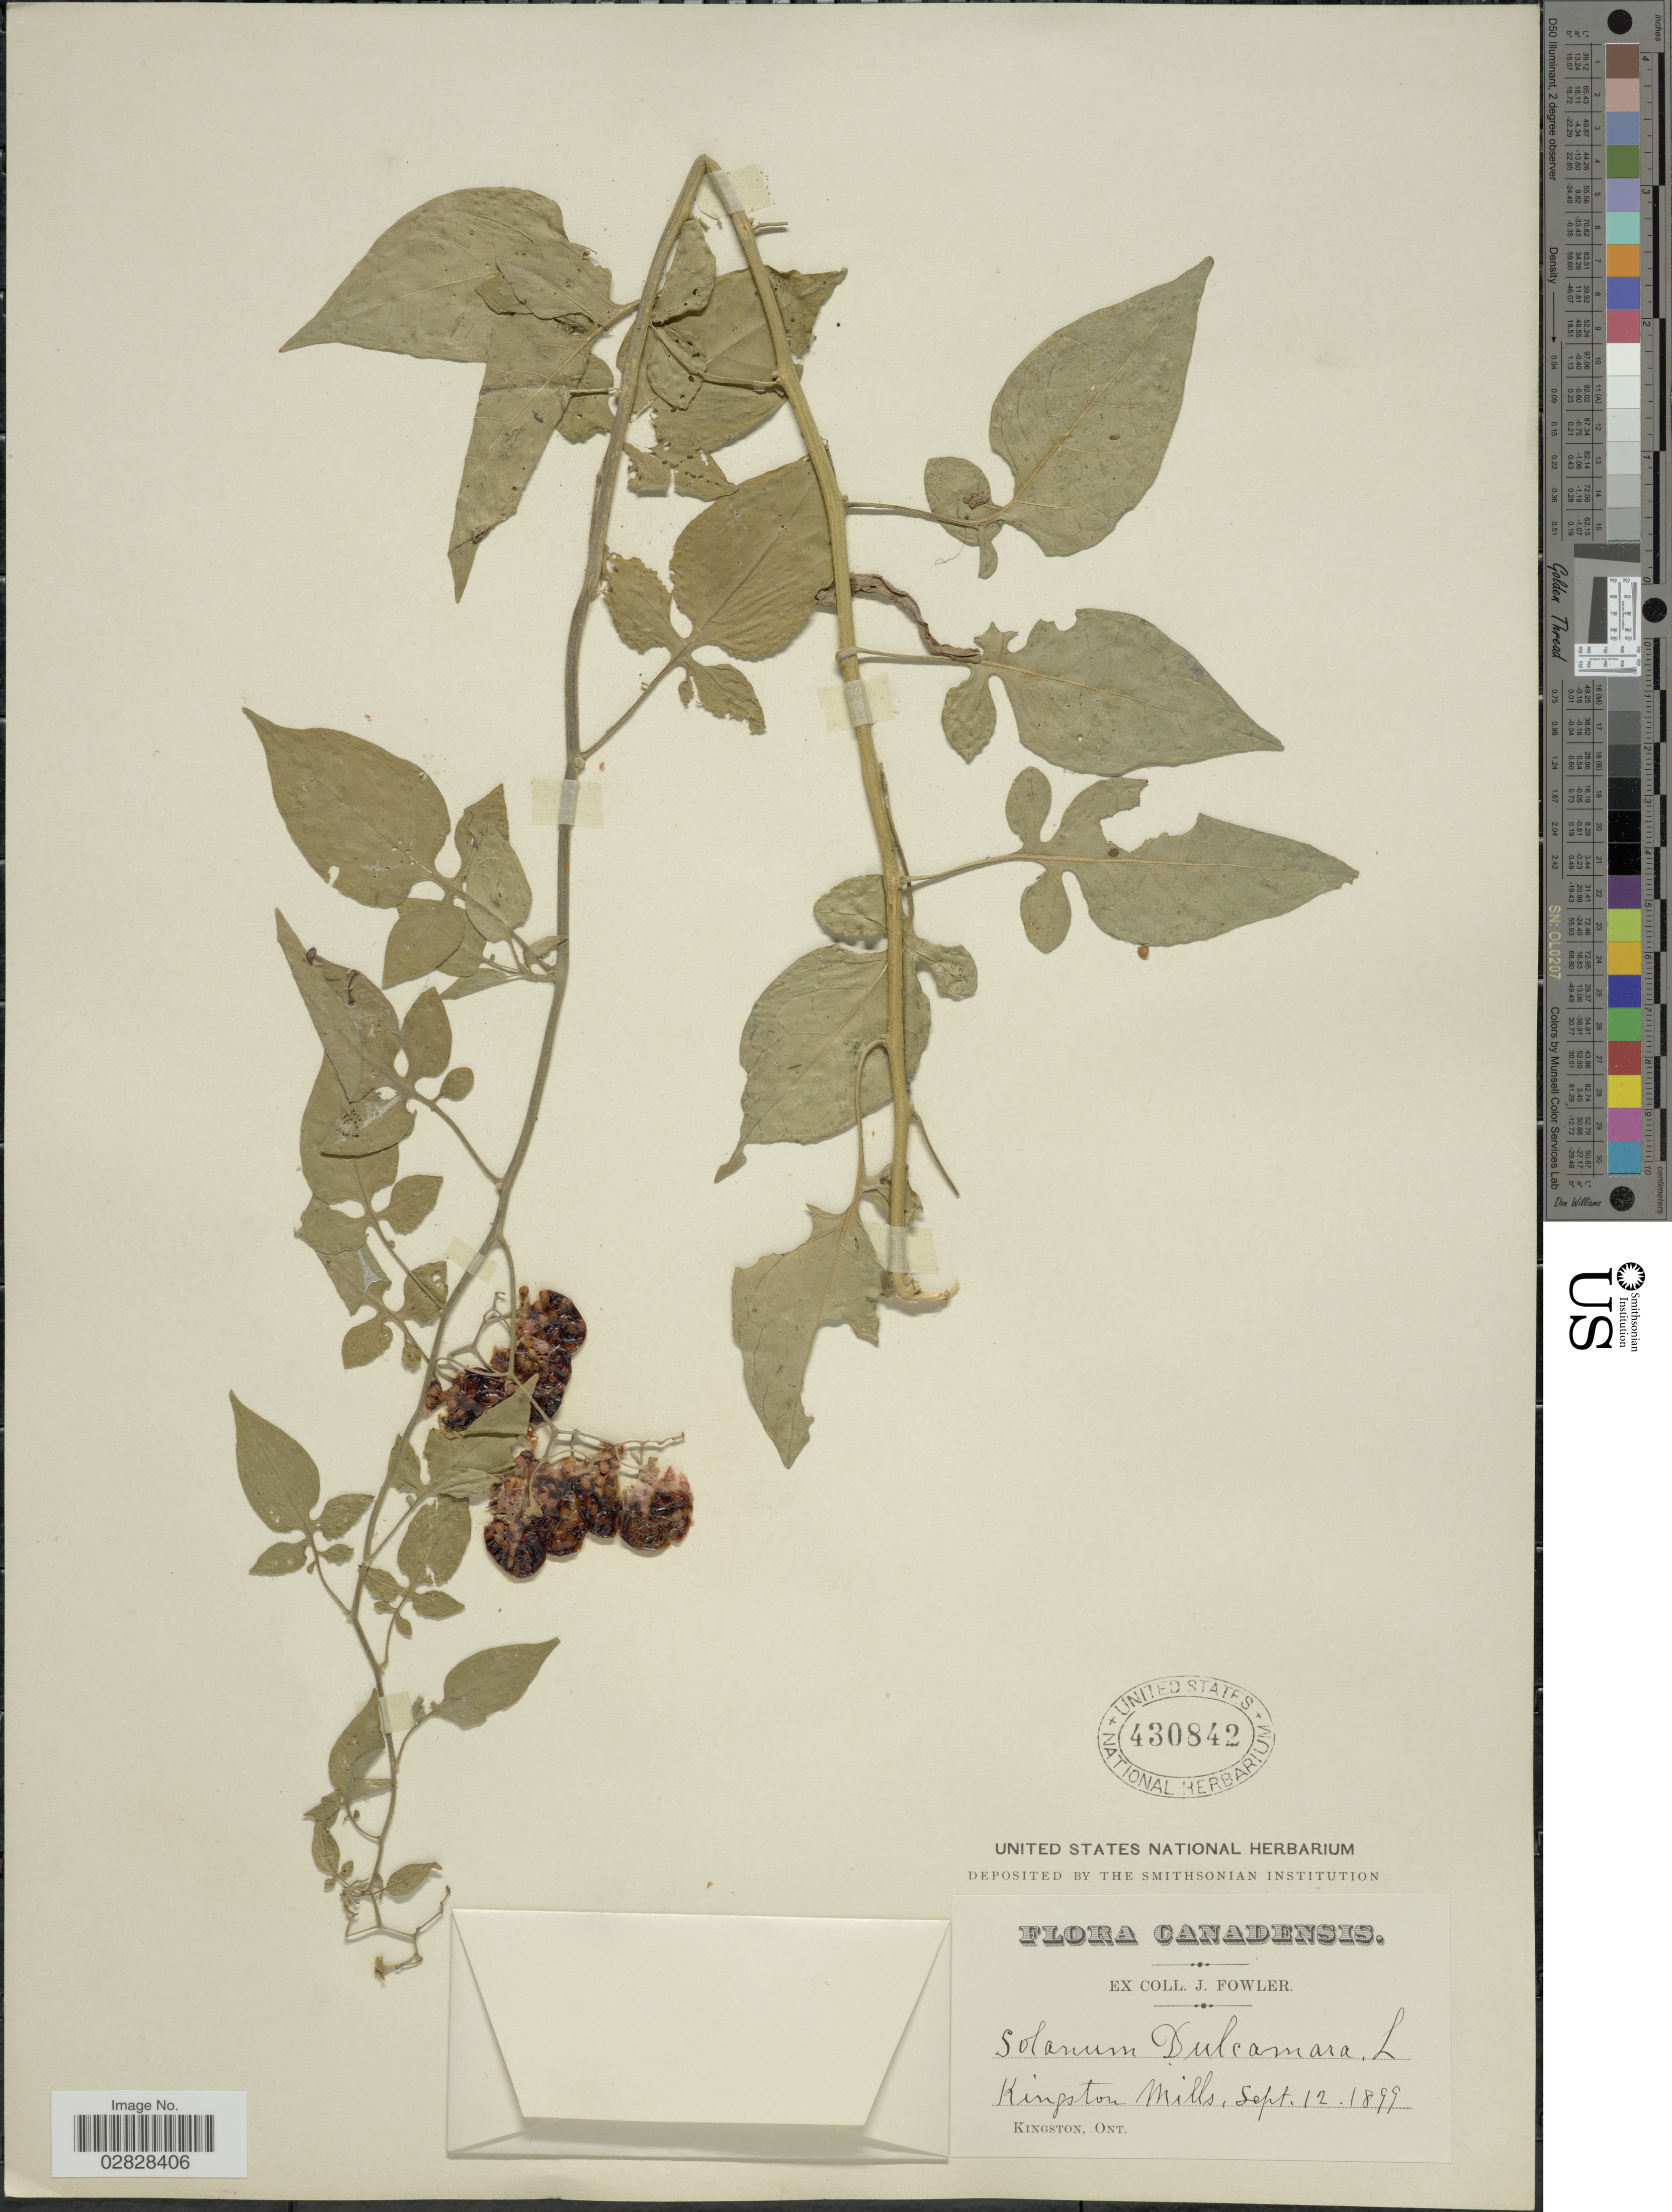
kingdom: Plantae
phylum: Tracheophyta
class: Magnoliopsida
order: Solanales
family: Solanaceae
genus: Solanum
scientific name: Solanum dulcamara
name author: L.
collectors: J. P. Fowler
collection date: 1899-09-12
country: Canada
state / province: Ontario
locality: Kingston Mills. Kingston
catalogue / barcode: US 430842